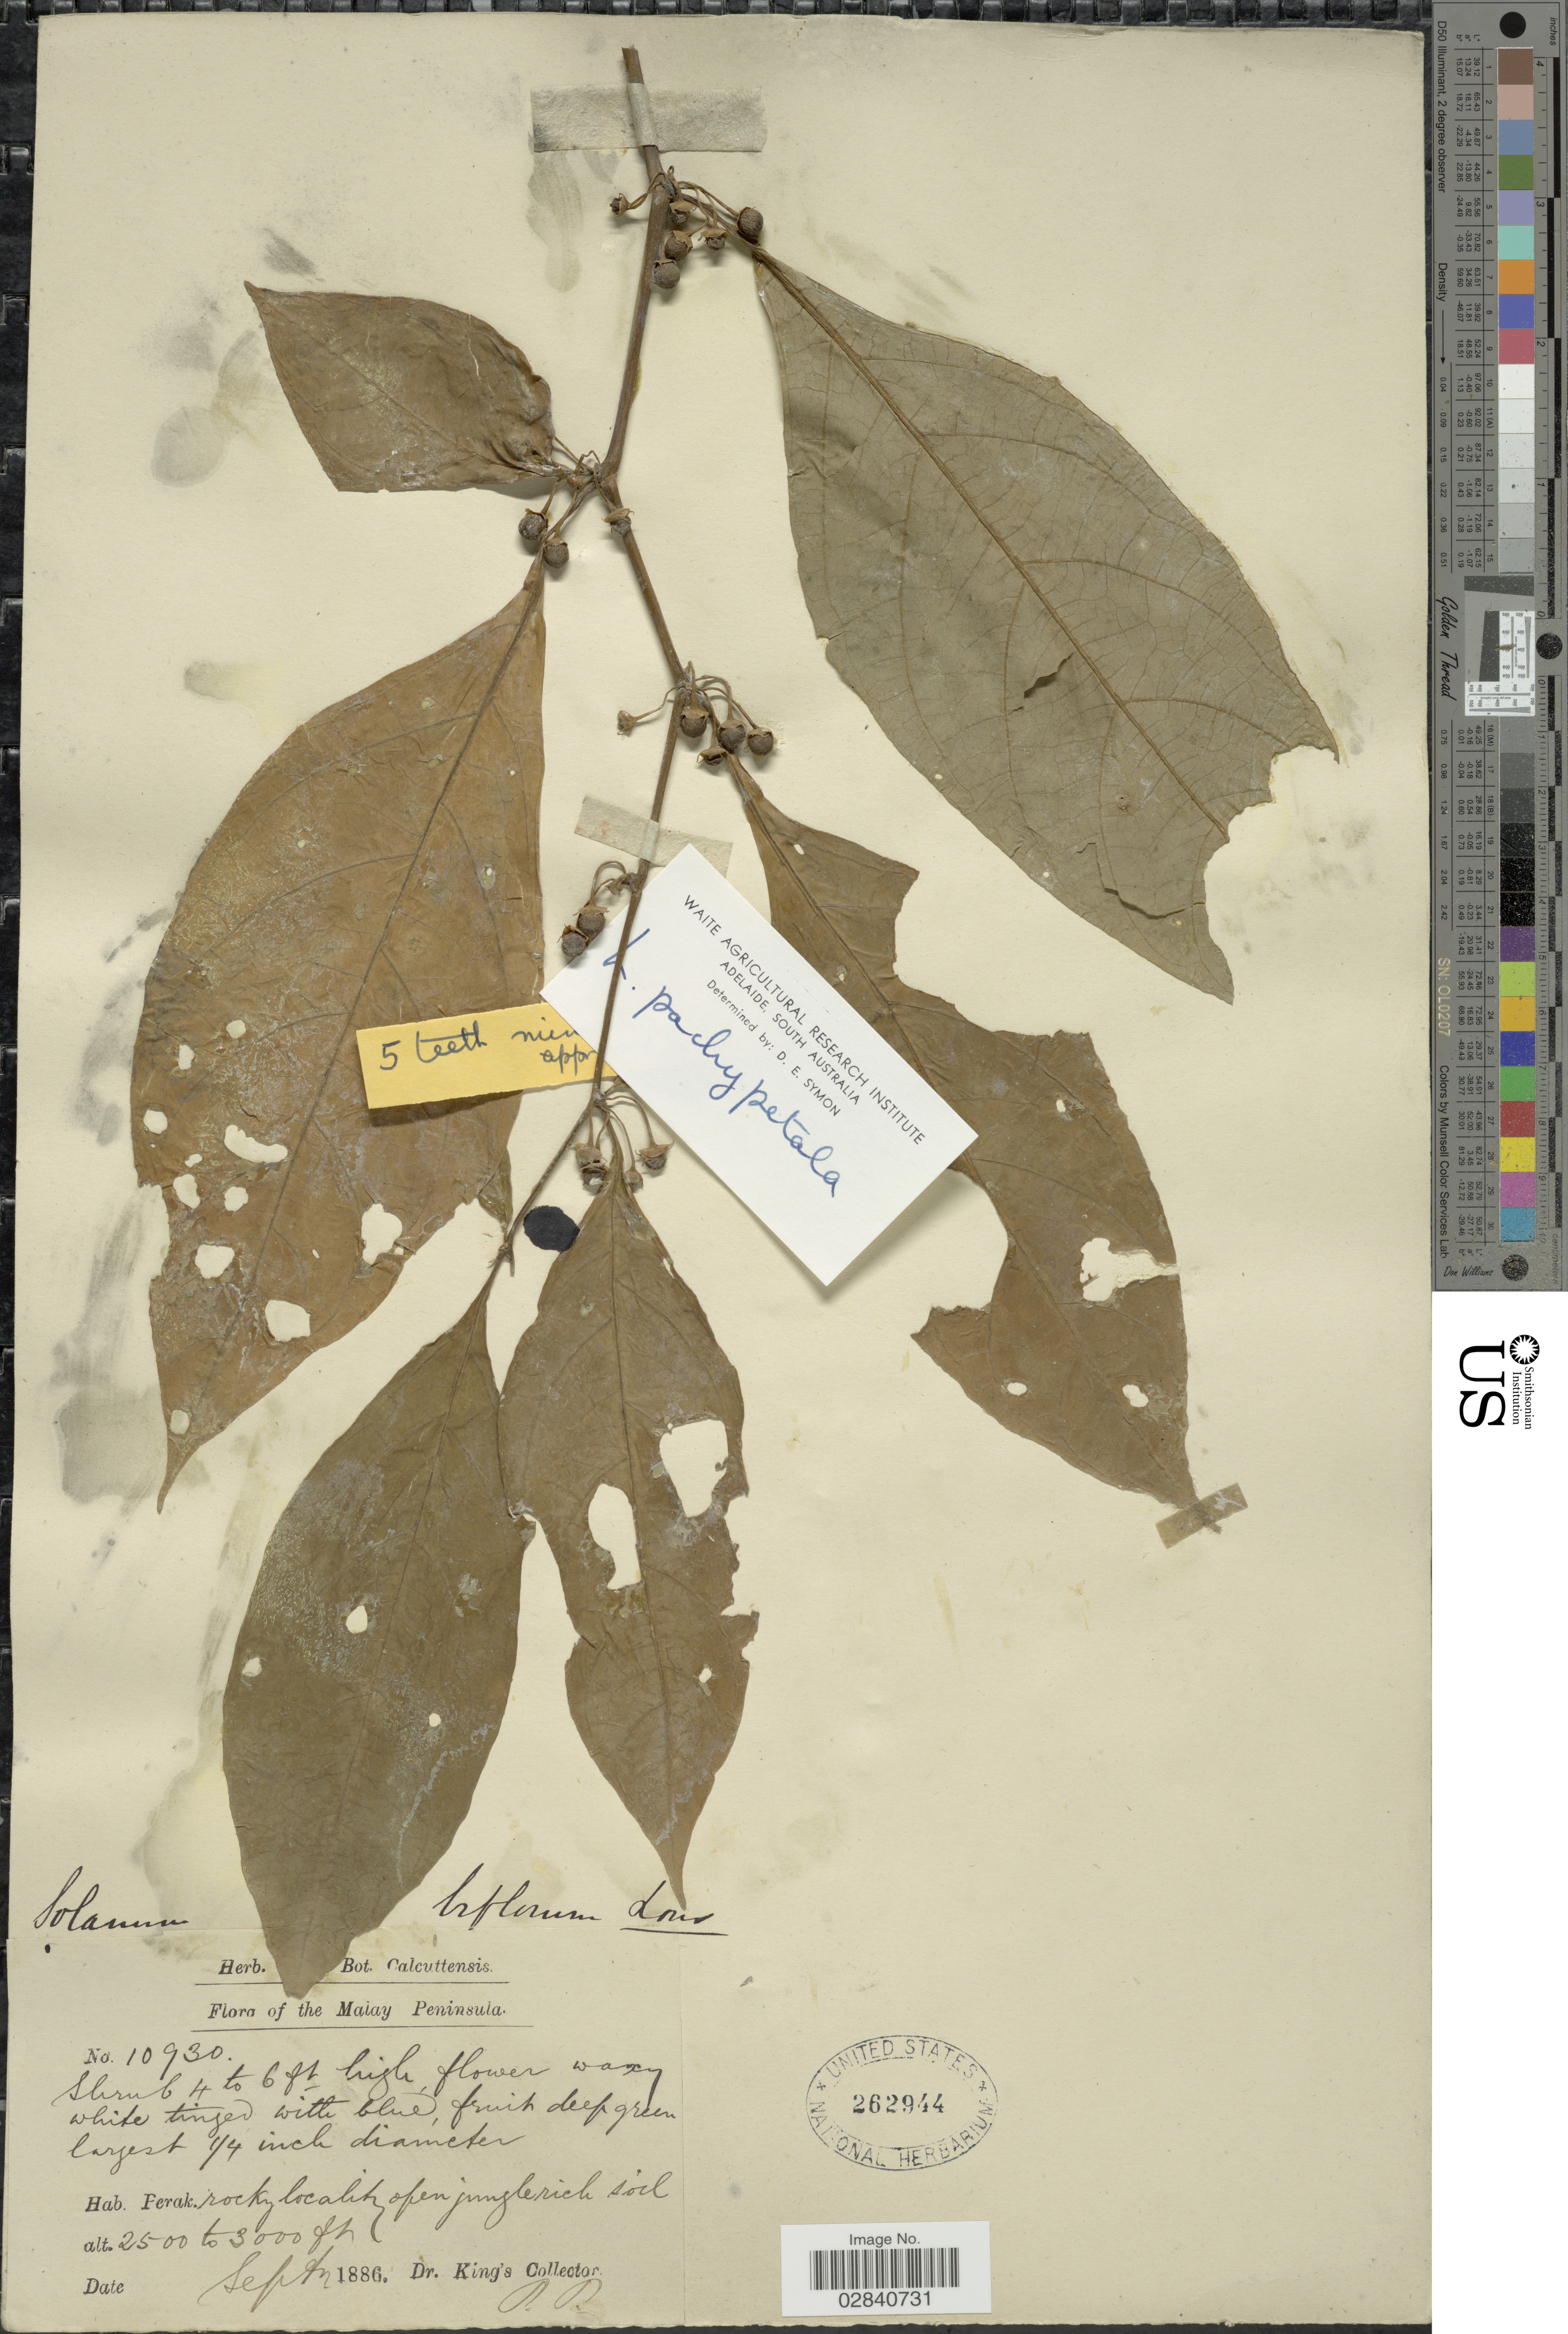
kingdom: Plantae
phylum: Tracheophyta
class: Magnoliopsida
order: Solanales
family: Solanaceae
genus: Lycianthes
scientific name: Lycianthes laevis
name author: (Dunal) Bitter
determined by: Knapp, S. D.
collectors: Dr. King's collector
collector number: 10930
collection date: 1886-09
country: Malaysia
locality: Malay Peninsula.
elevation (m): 762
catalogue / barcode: US 262944